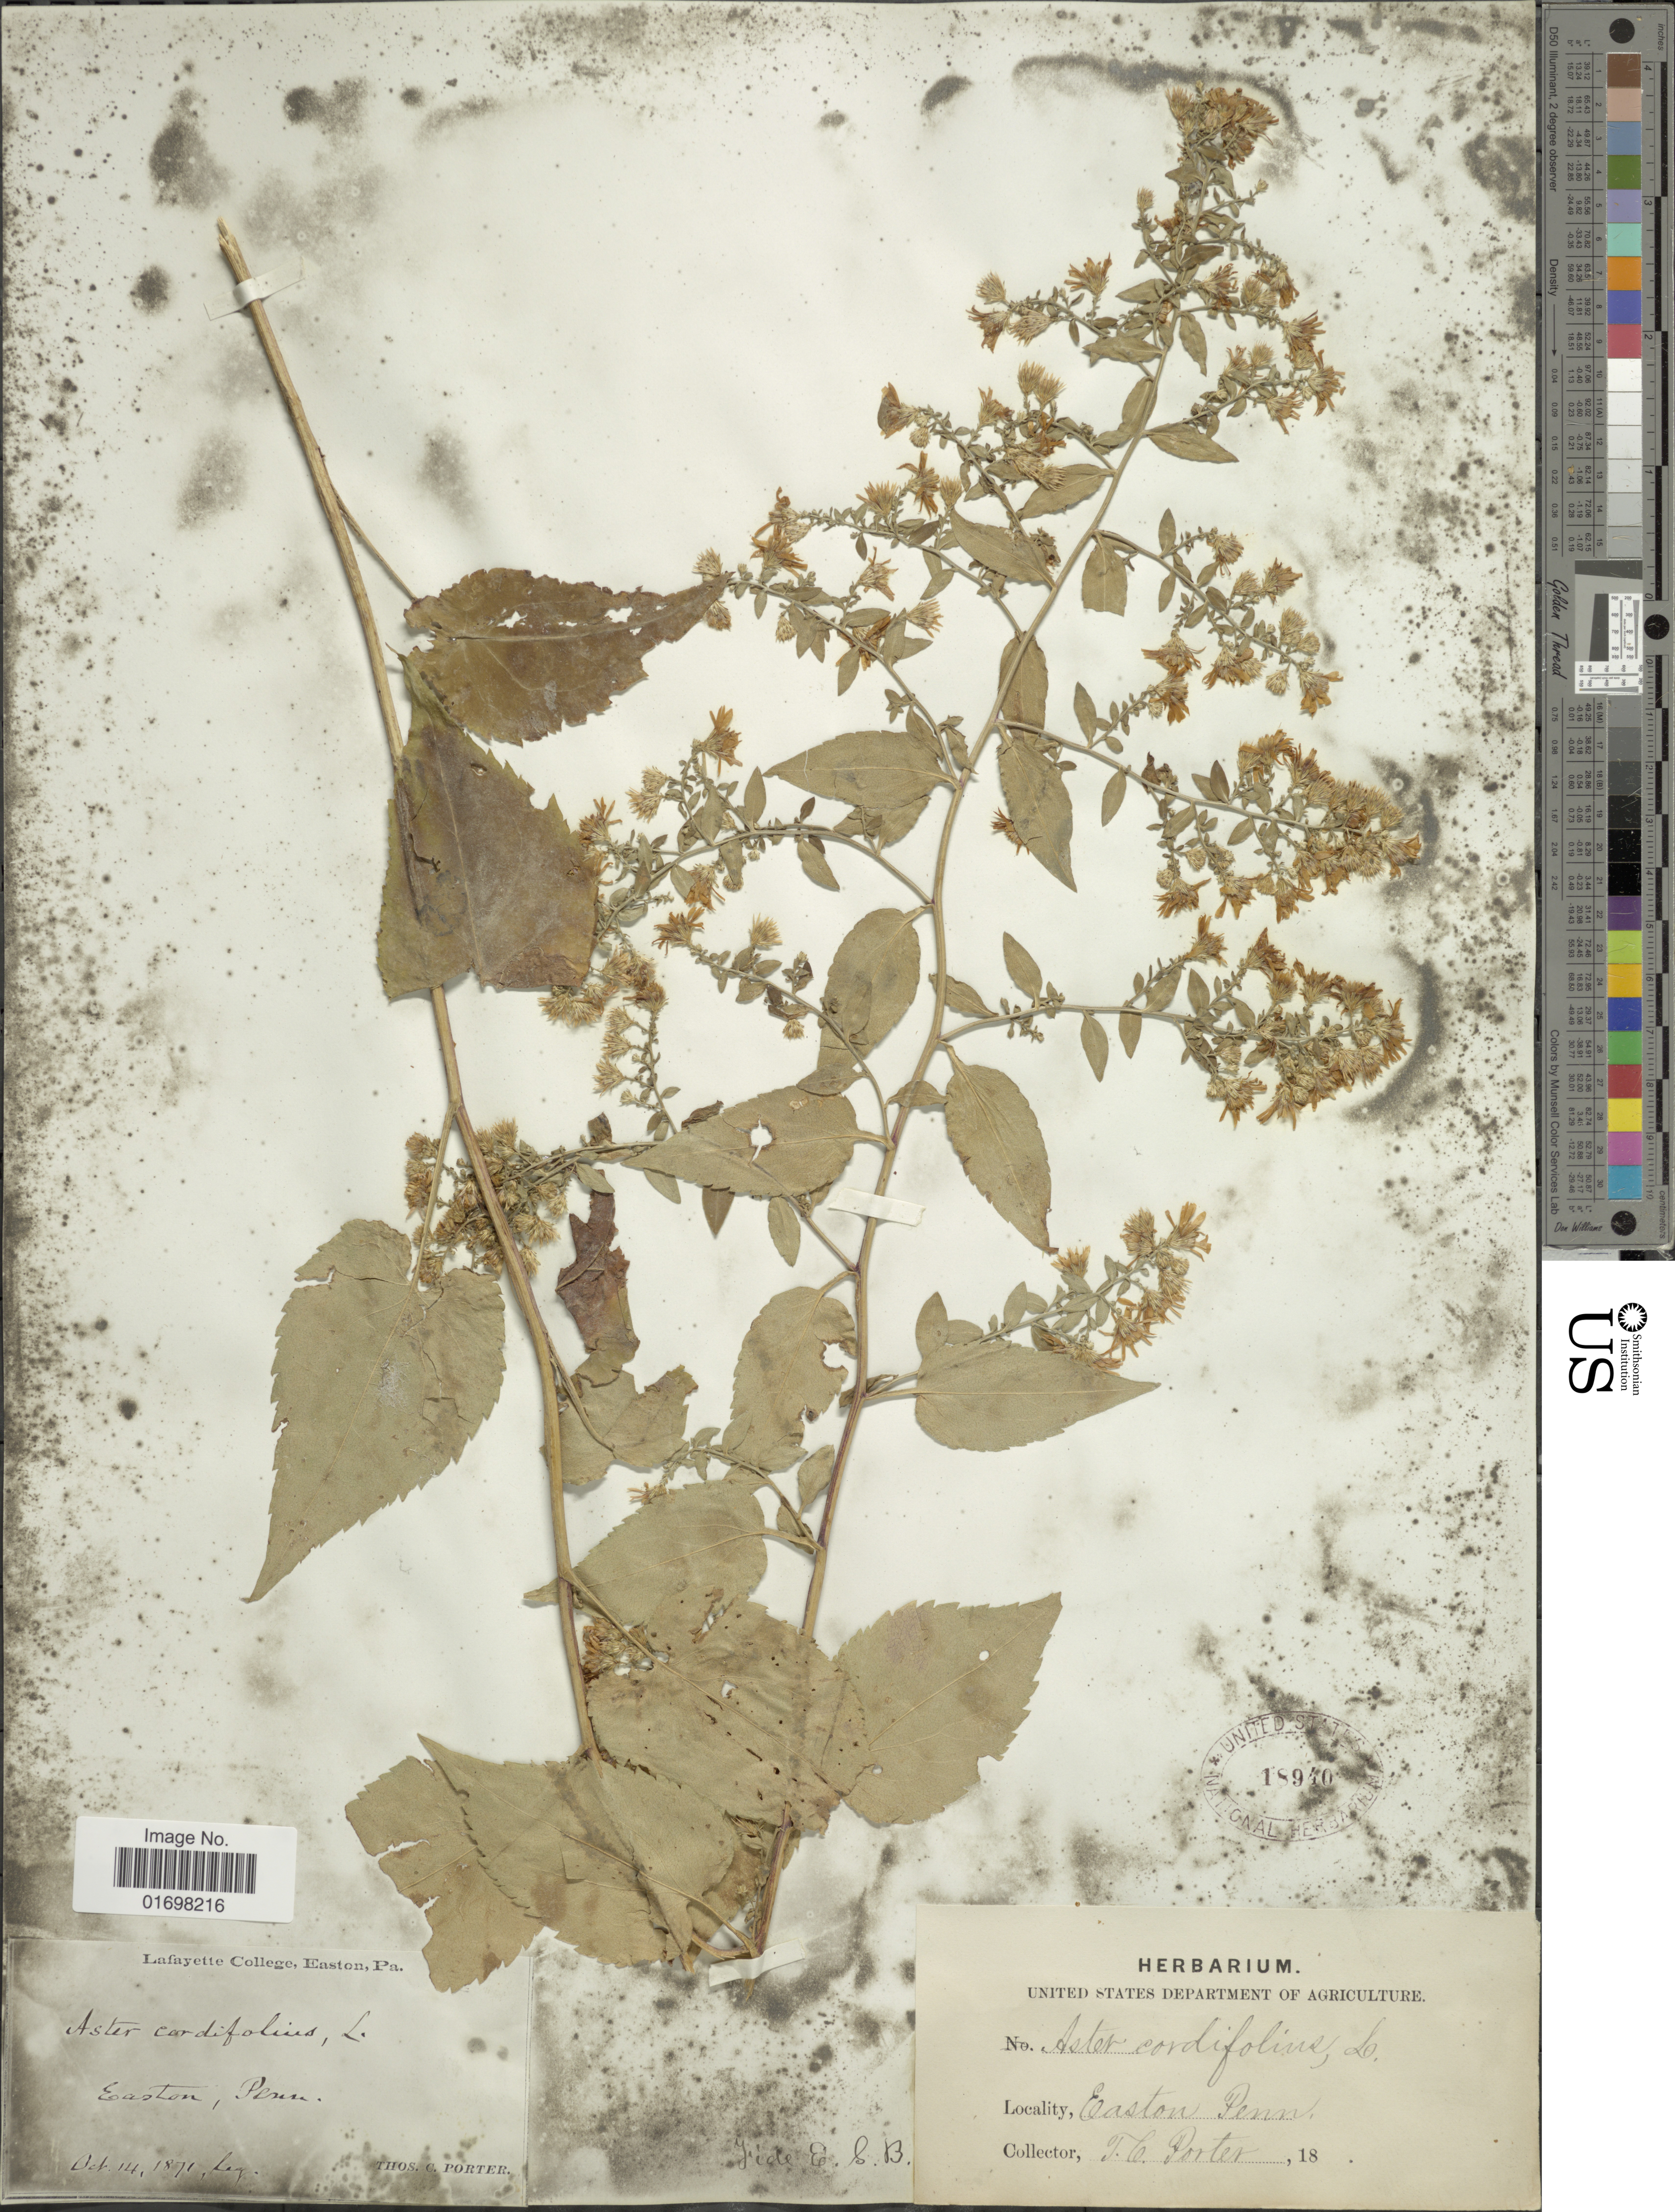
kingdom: Plantae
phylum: Tracheophyta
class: Magnoliopsida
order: Asterales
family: Asteraceae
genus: Symphyotrichum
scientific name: Symphyotrichum cordifolium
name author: (L.) G.L. Nesom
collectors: T. C. Porter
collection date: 1871-10-14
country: United States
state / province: Pennsylvania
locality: Easton, Penn.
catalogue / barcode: US 18940